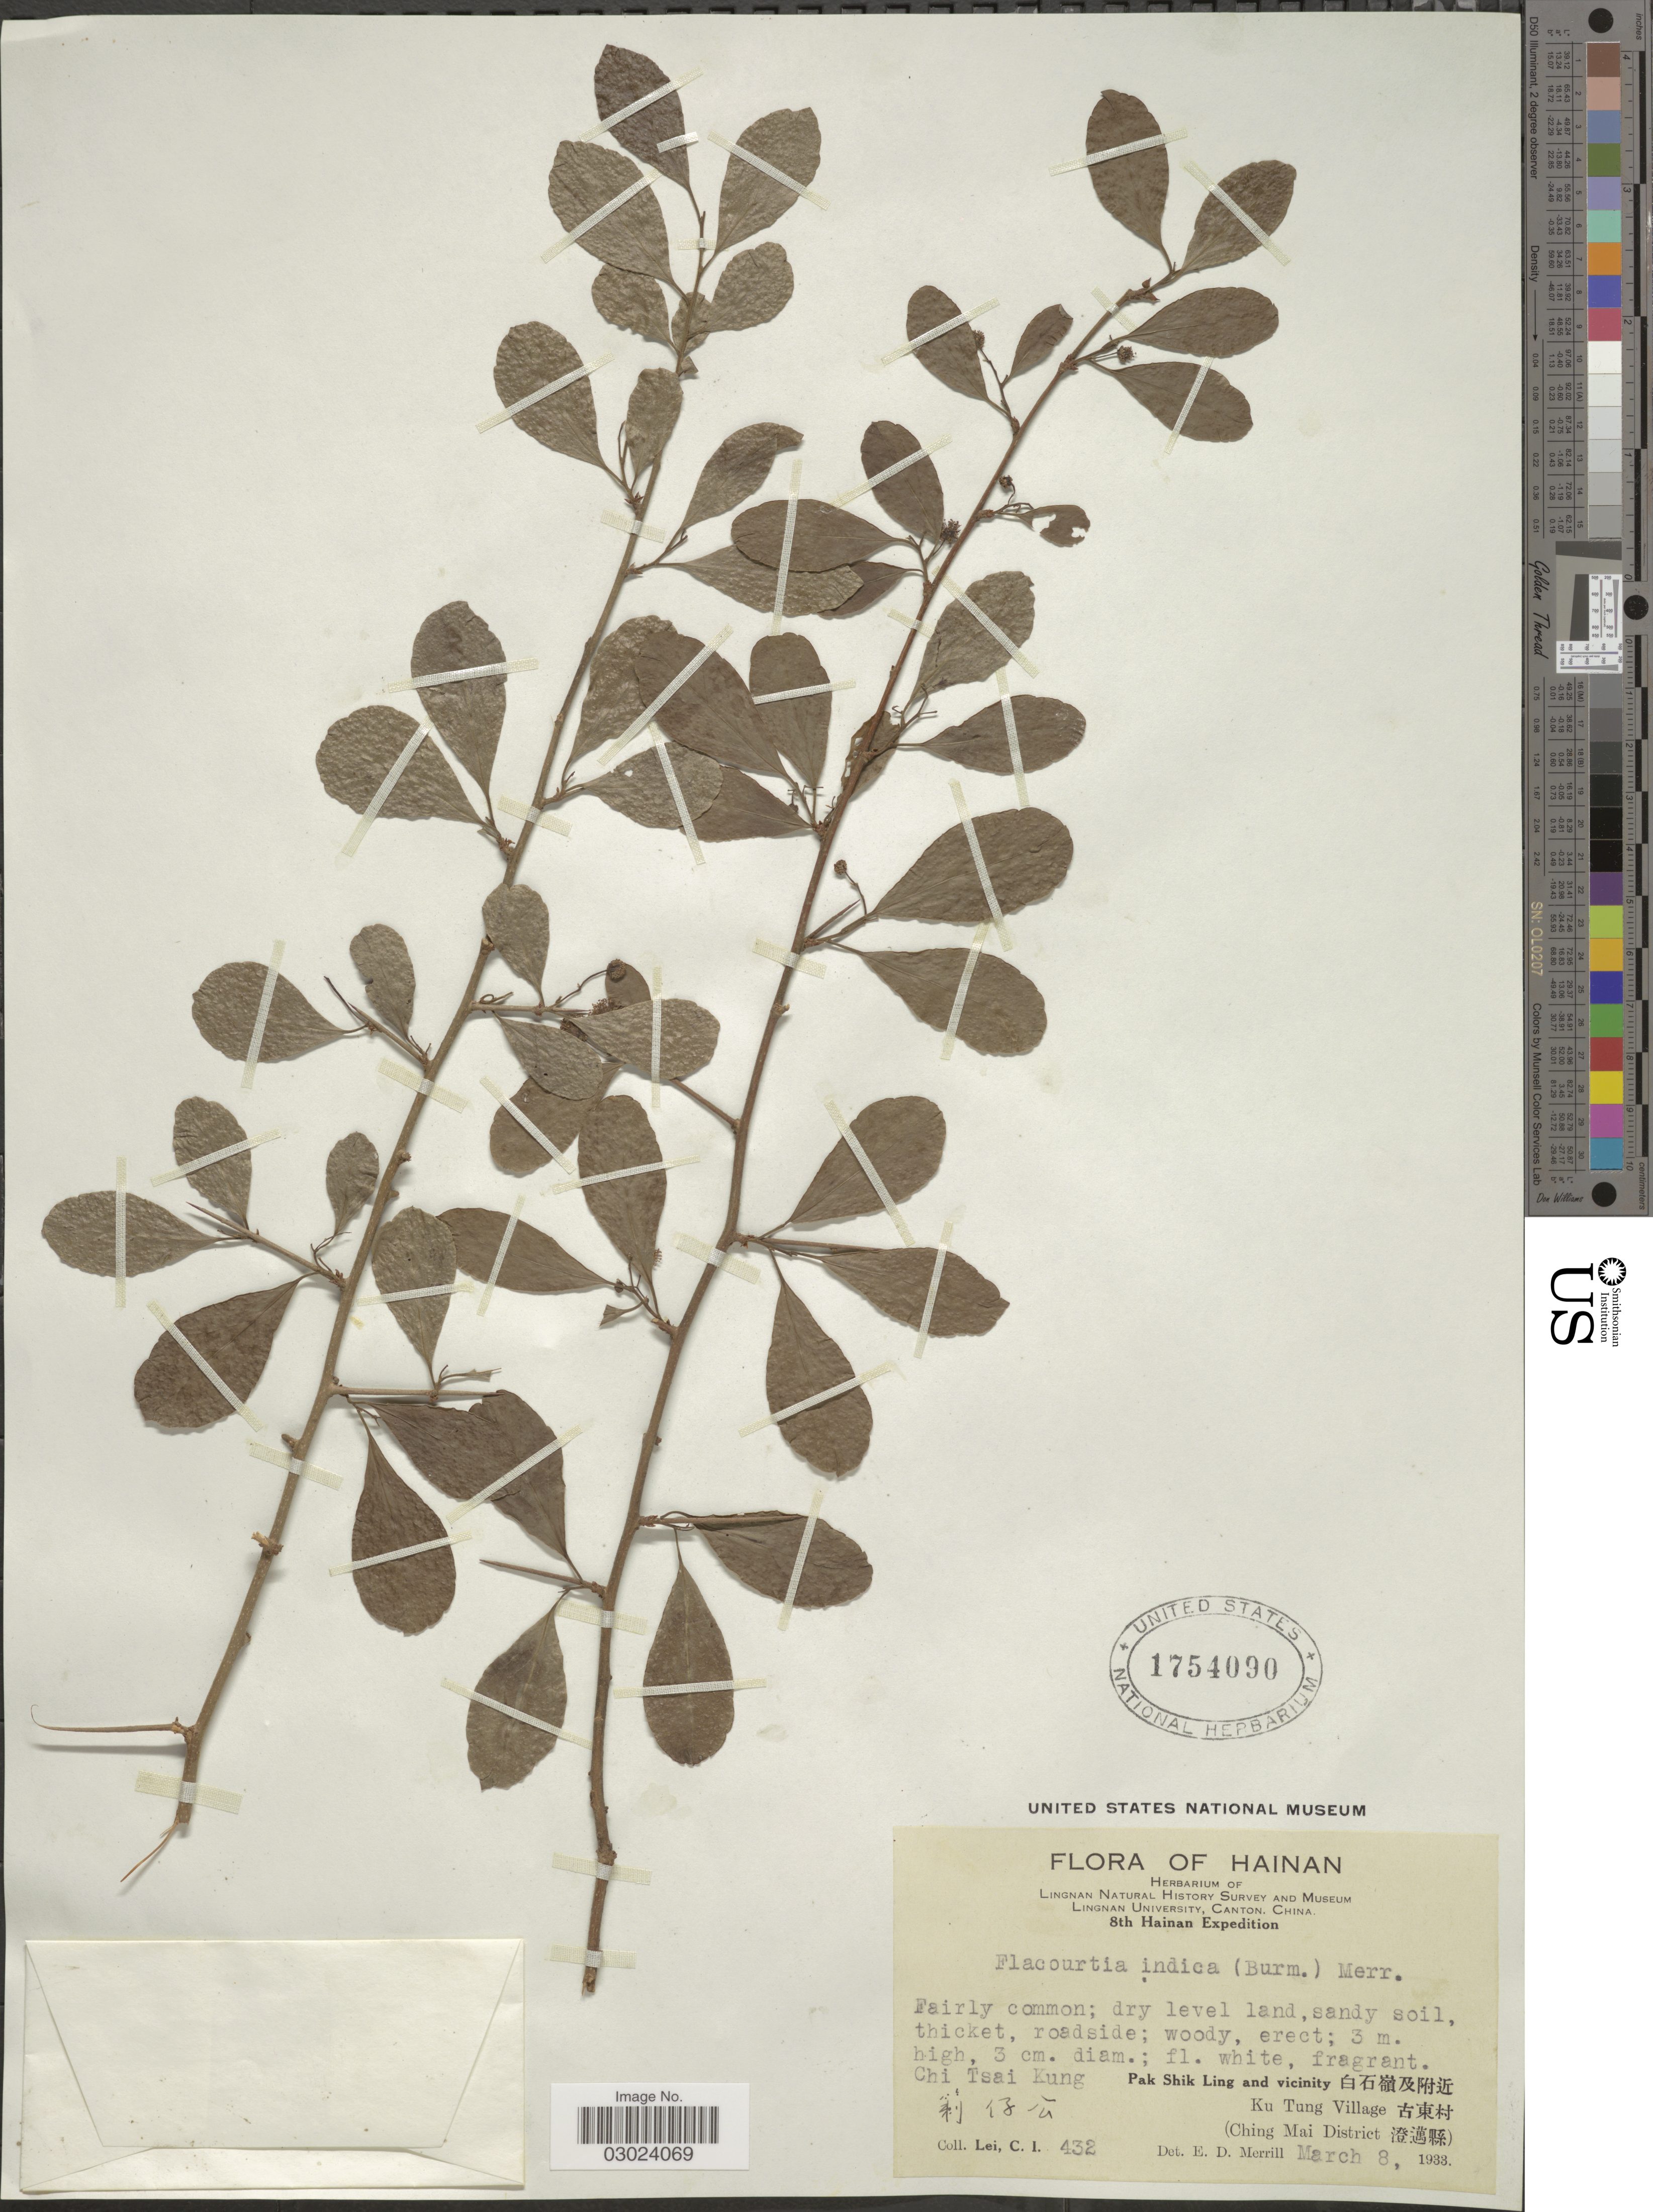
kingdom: Plantae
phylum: Tracheophyta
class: Magnoliopsida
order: Malpighiales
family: Salicaceae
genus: Flacourtia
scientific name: Flacourtia indica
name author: (Burm. f.) Merr.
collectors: C. I. Lei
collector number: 432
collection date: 1933-03-08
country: China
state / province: Hainan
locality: Chi Tsai Kung. Pak Shik Ling and vicinity. Ku Tung Village. (Ching Mai District).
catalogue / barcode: US 1754090